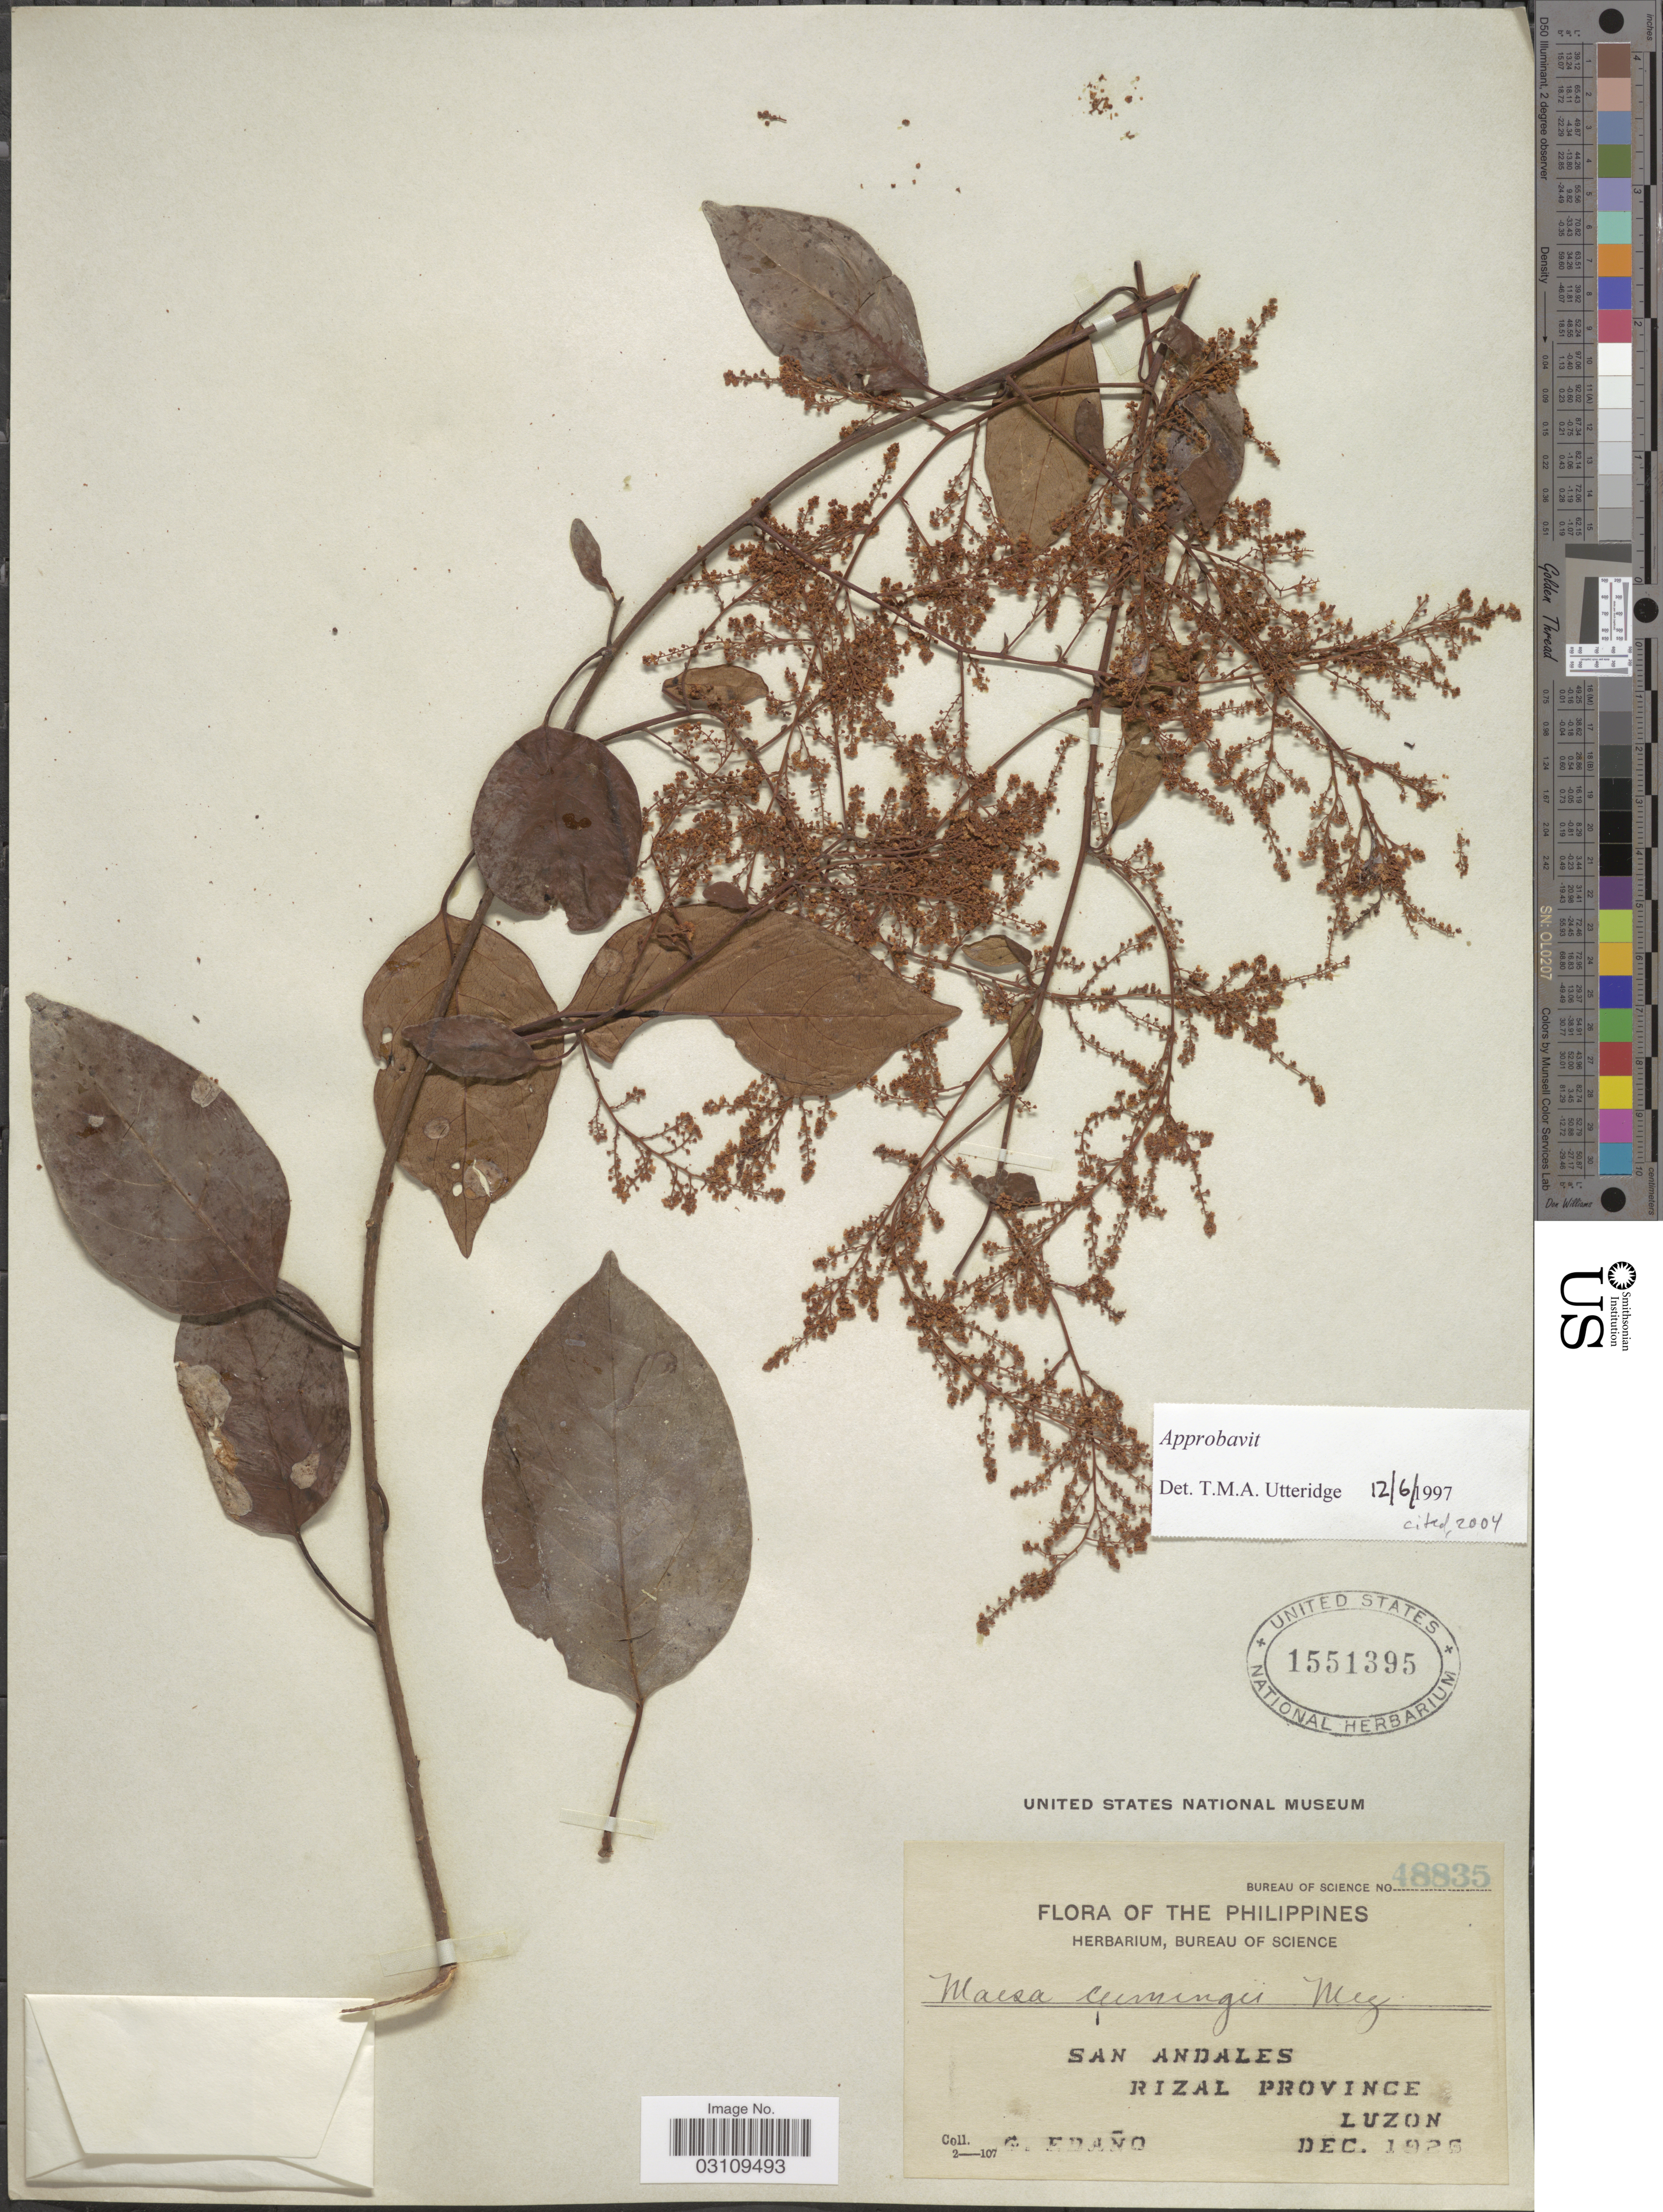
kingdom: Plantae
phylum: Tracheophyta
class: Magnoliopsida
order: Ericales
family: Primulaceae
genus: Maesa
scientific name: Maesa cumingii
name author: Mez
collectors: G. Edaño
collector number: Bureau of Science 48835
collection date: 1926-12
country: Philippines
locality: San Andales, Rizal Province, Luzon.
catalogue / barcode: US 1551395